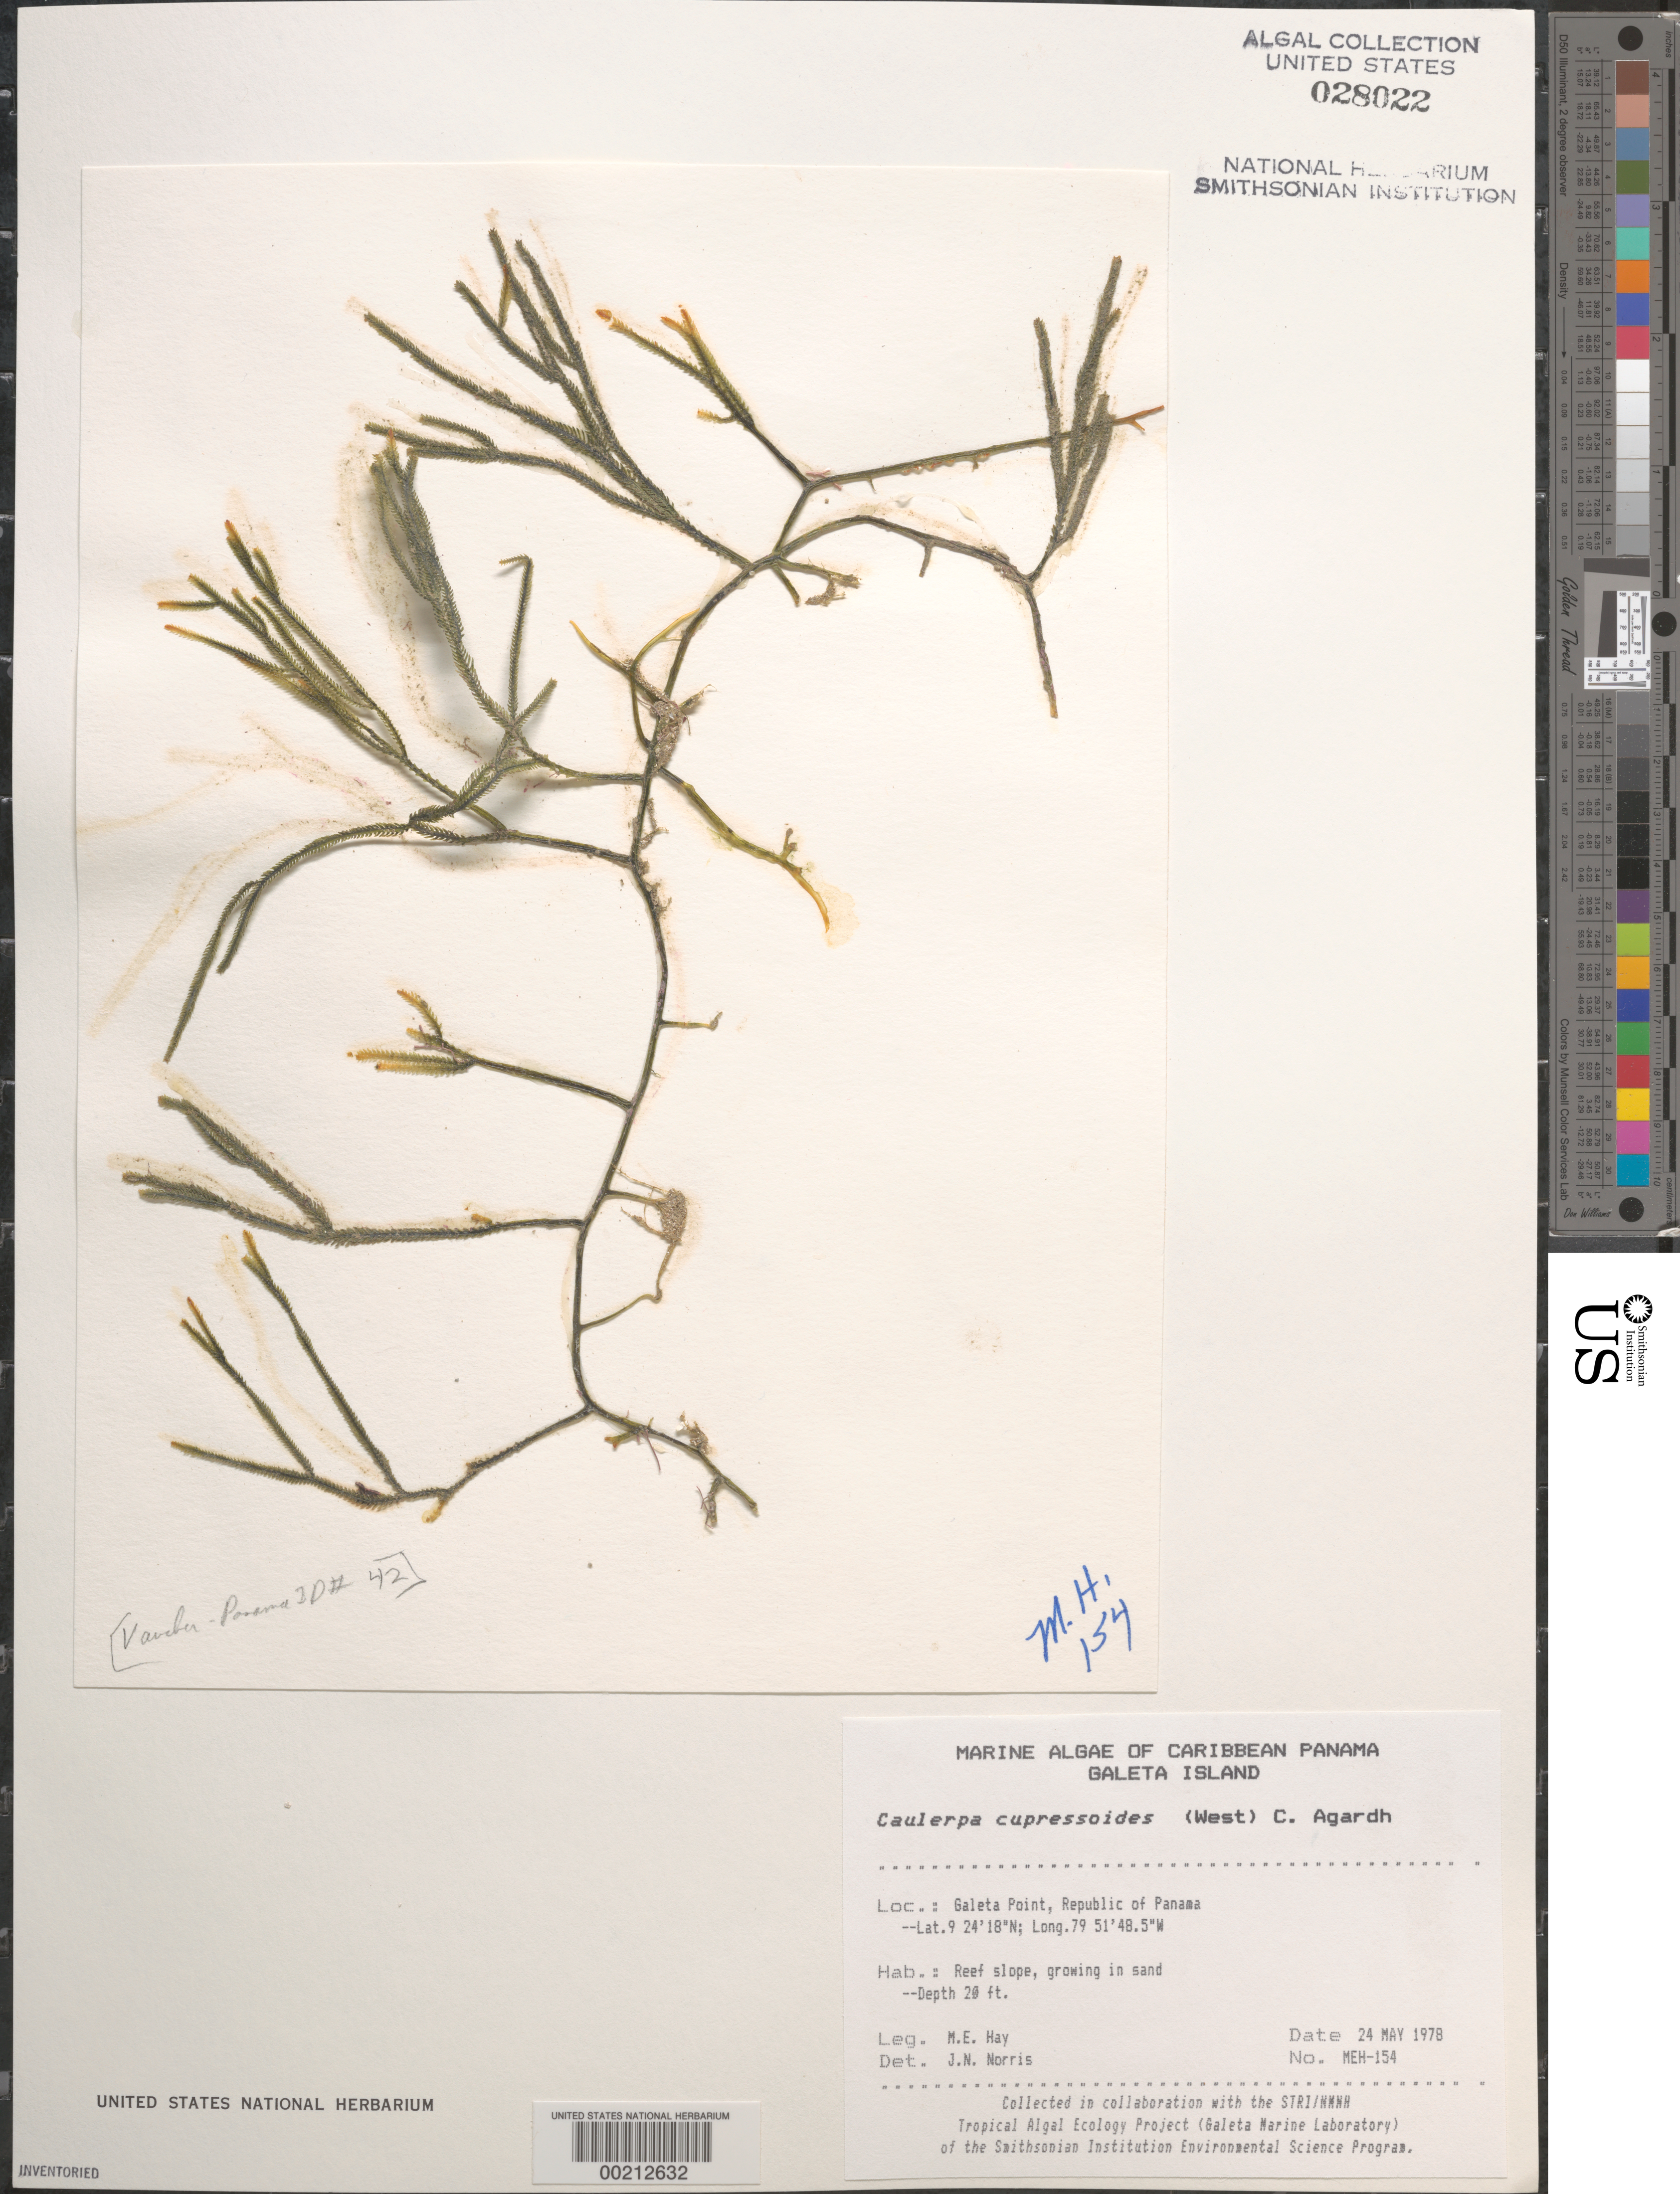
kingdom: Plantae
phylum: Chlorophyta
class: Ulvophyceae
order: Bryopsidales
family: Caulerpaceae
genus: Caulerpa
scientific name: Caulerpa cupressoides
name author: (Vahl) C. Agardh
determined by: Norris, James N.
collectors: M. E. Hay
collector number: MEH-154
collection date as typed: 24 May 1978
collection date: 1978-05-24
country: Panama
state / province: Colón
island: Galeta Island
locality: Galeta Point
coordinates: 9 24' 18" N, 79 51' 48.5" W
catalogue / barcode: US 28022